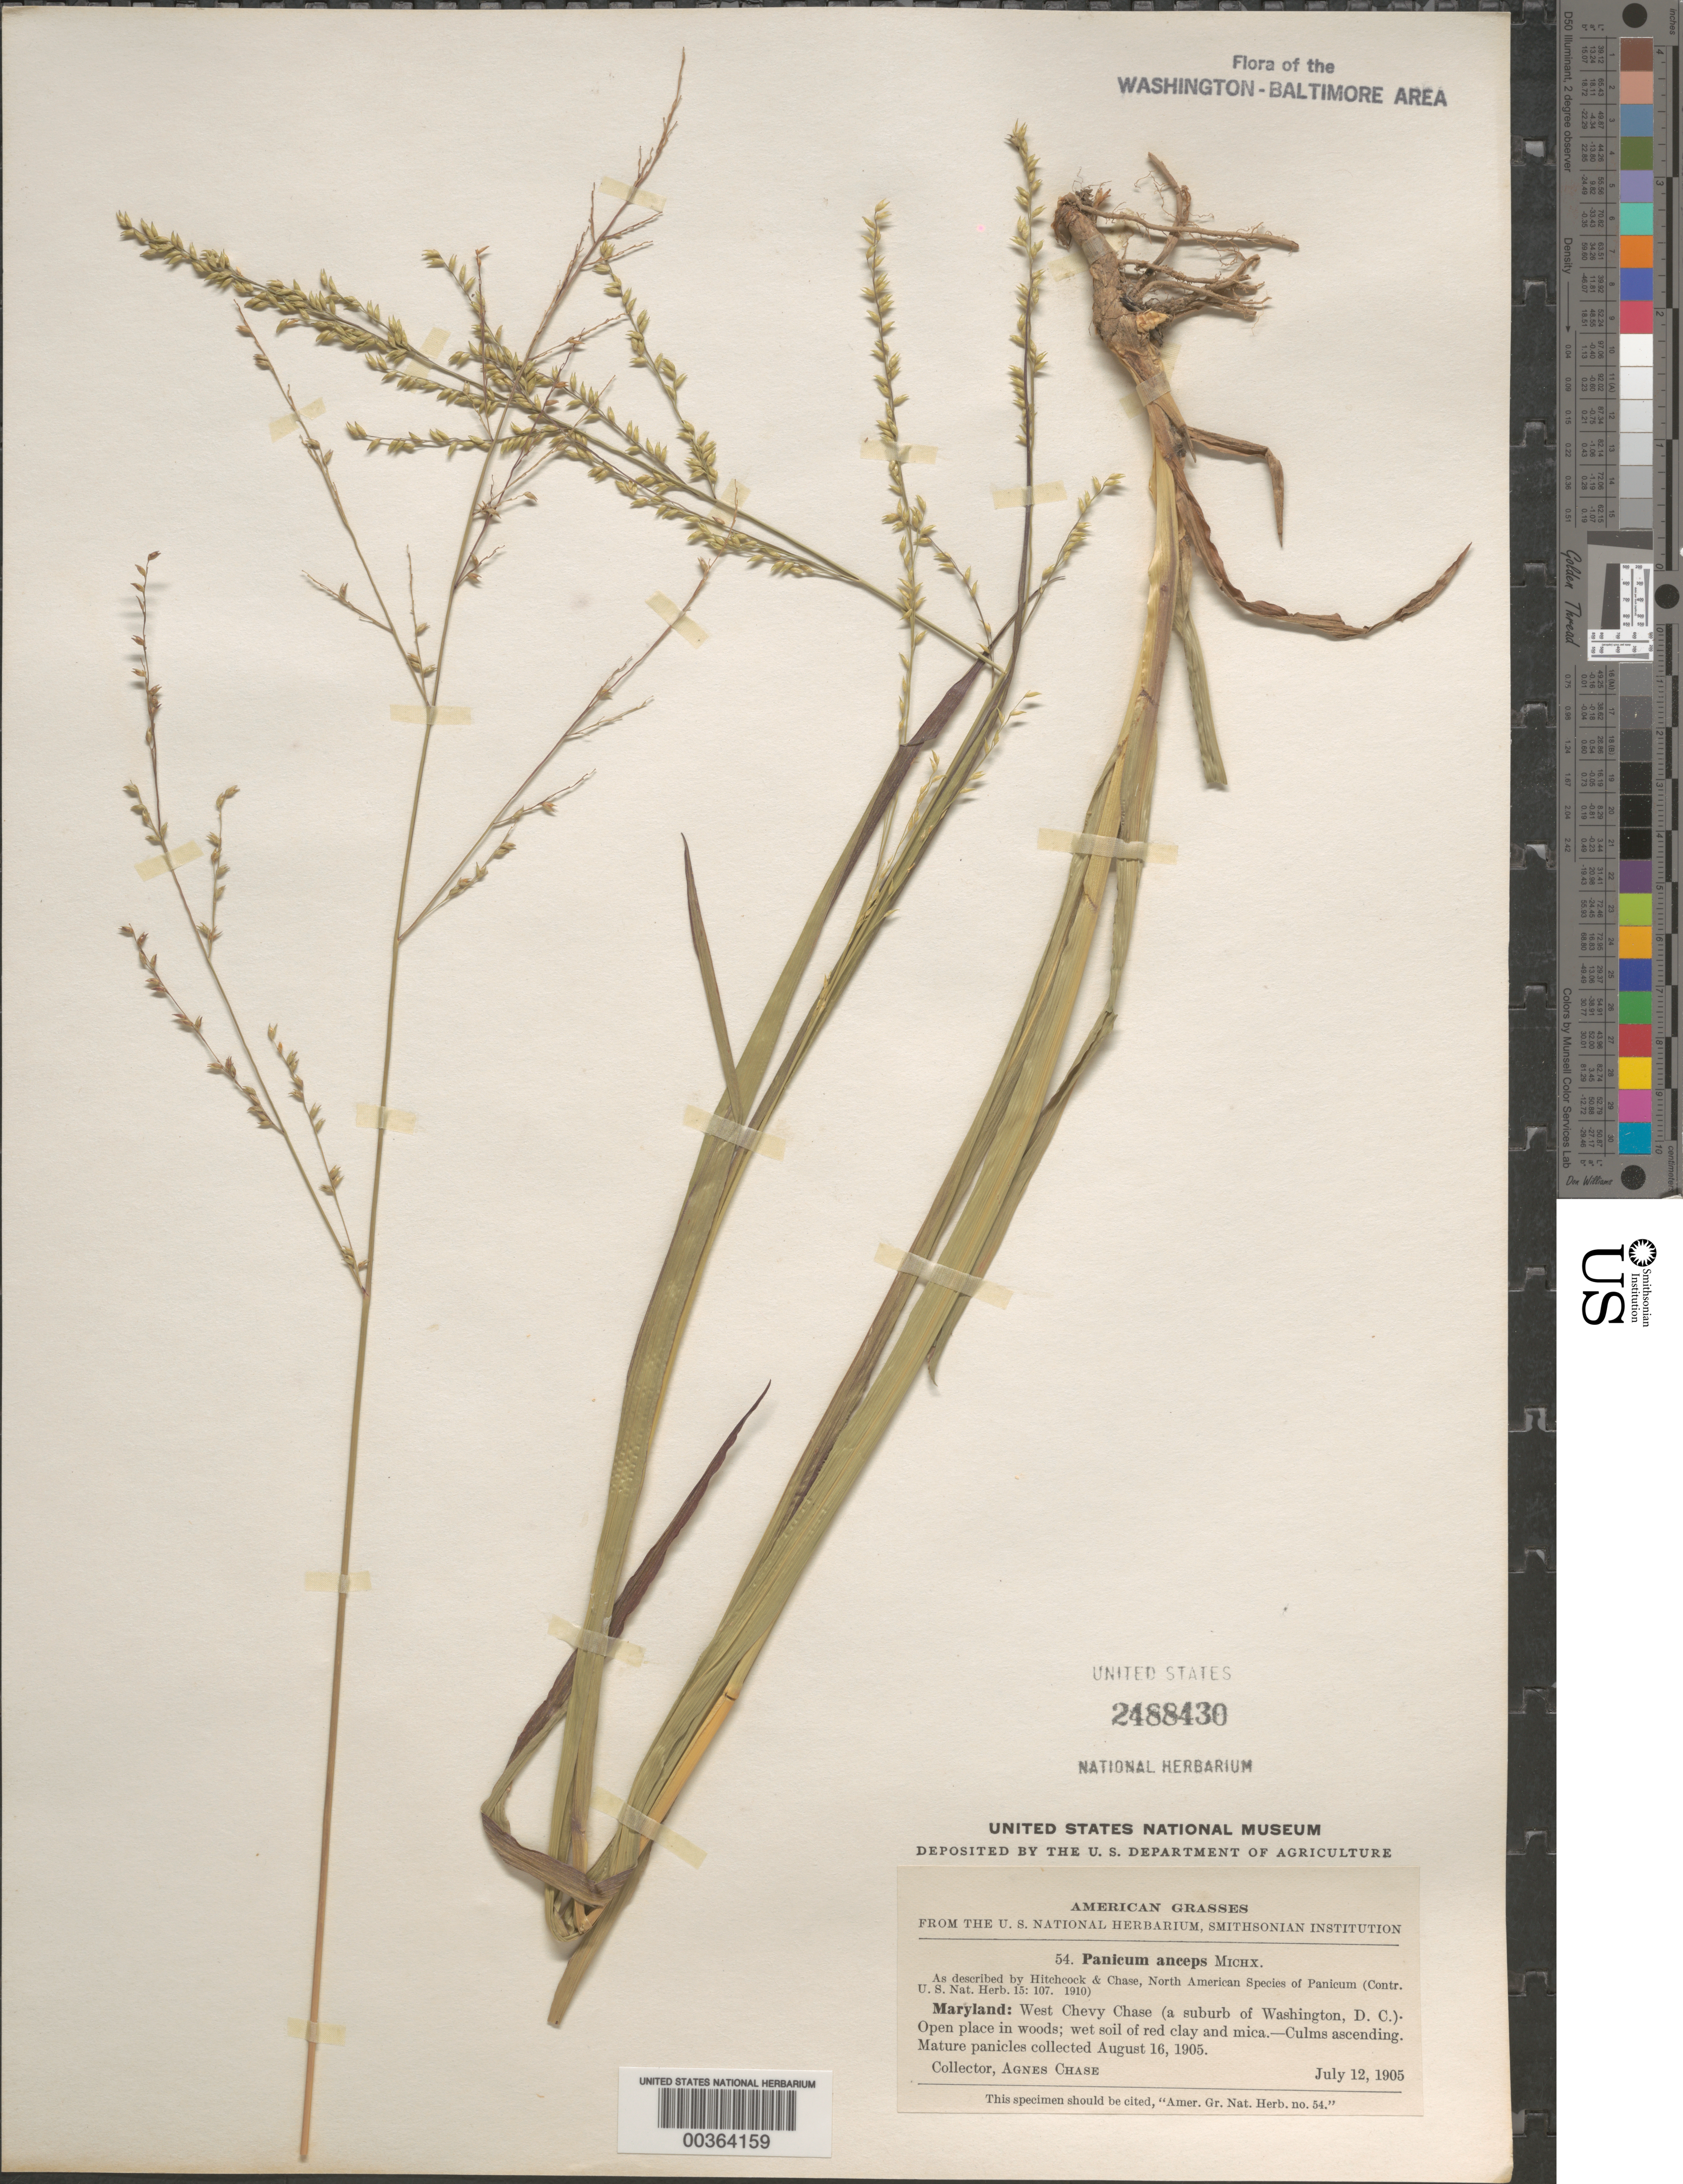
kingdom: Plantae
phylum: Tracheophyta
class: Liliopsida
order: Poales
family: Poaceae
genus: Coleataenia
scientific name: Coleataenia anceps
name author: (Michx.) Soreng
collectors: A. Chase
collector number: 54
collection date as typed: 12 Jul 1905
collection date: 1905-07-12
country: United States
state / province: Maryland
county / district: Montgomery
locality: Chevy Chase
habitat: Openplace in woods, wet soil of red clay and mica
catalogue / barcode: US 2488430